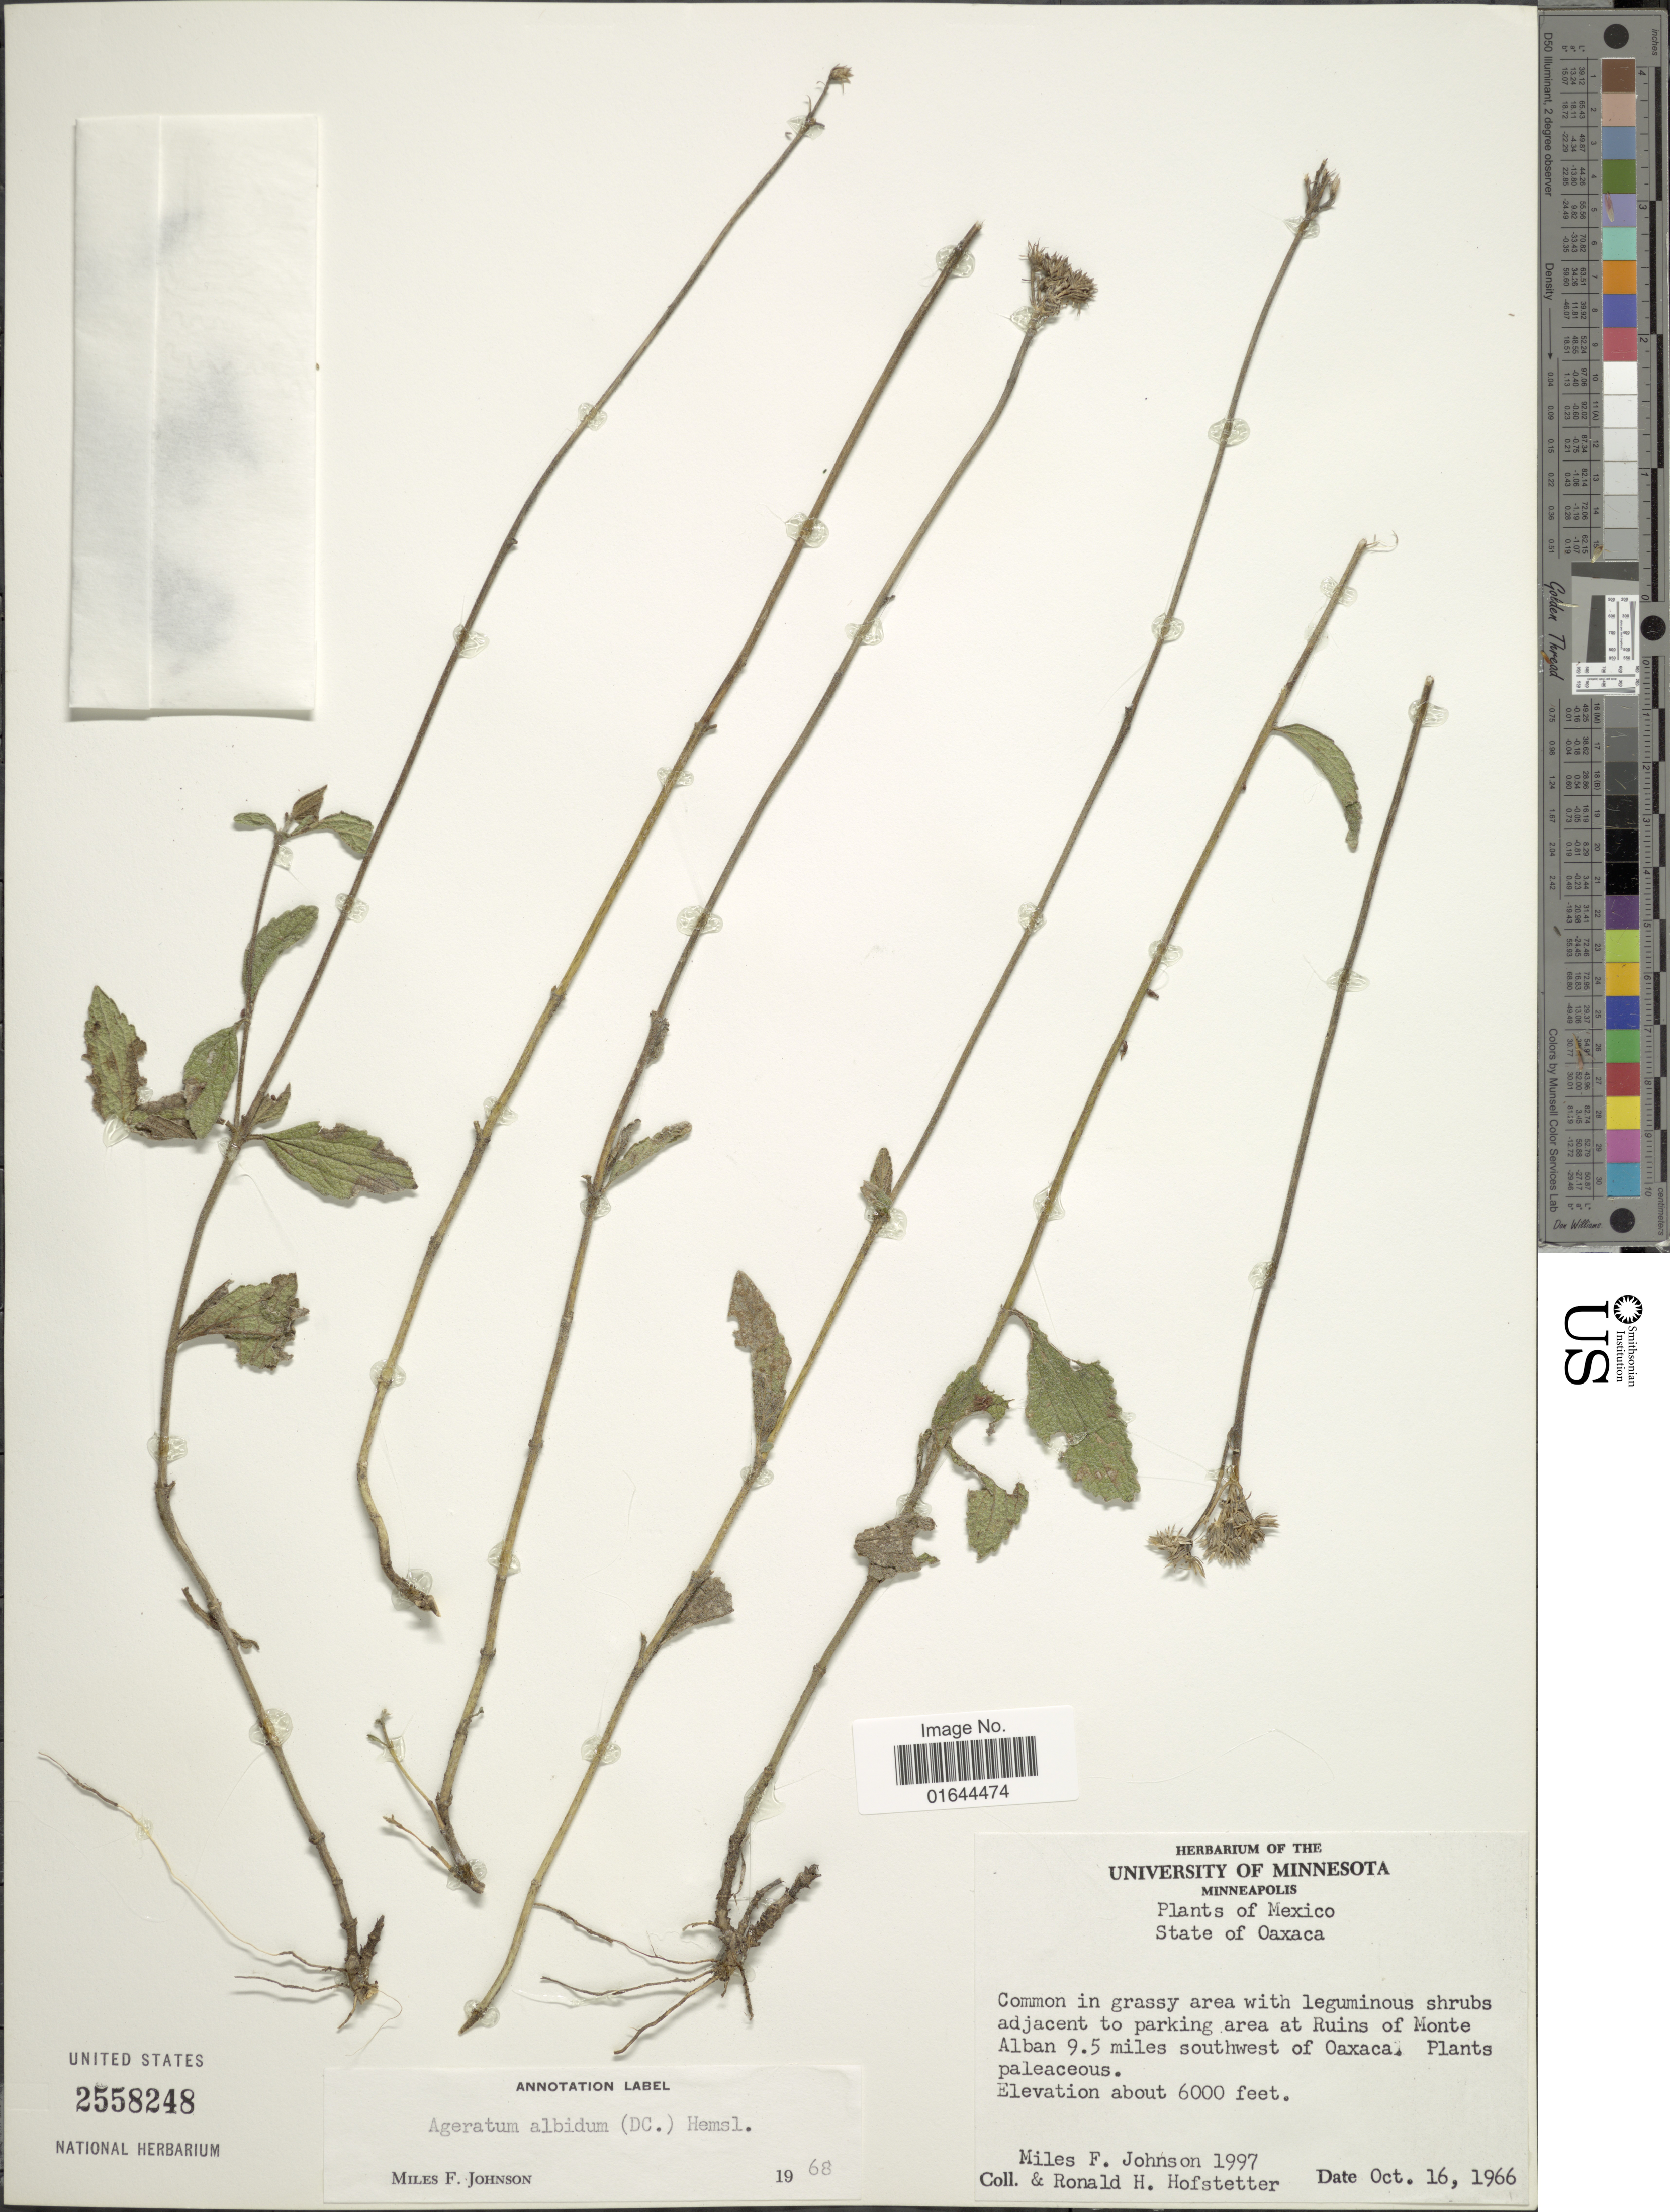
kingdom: Plantae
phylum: Tracheophyta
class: Magnoliopsida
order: Asterales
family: Asteraceae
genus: Ageratum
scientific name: Ageratum albidum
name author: (DC.) Hemsl.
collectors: M. F. Johnson & R. Hofstetter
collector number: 1997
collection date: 1966-10-16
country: Mexico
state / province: Oaxaca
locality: Mexico, State of Oaxaca, Adjacent to parking area at Ruins of Monte Alban 9.5 miles southeast of Oaxaca.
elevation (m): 1829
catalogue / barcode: US 2558248